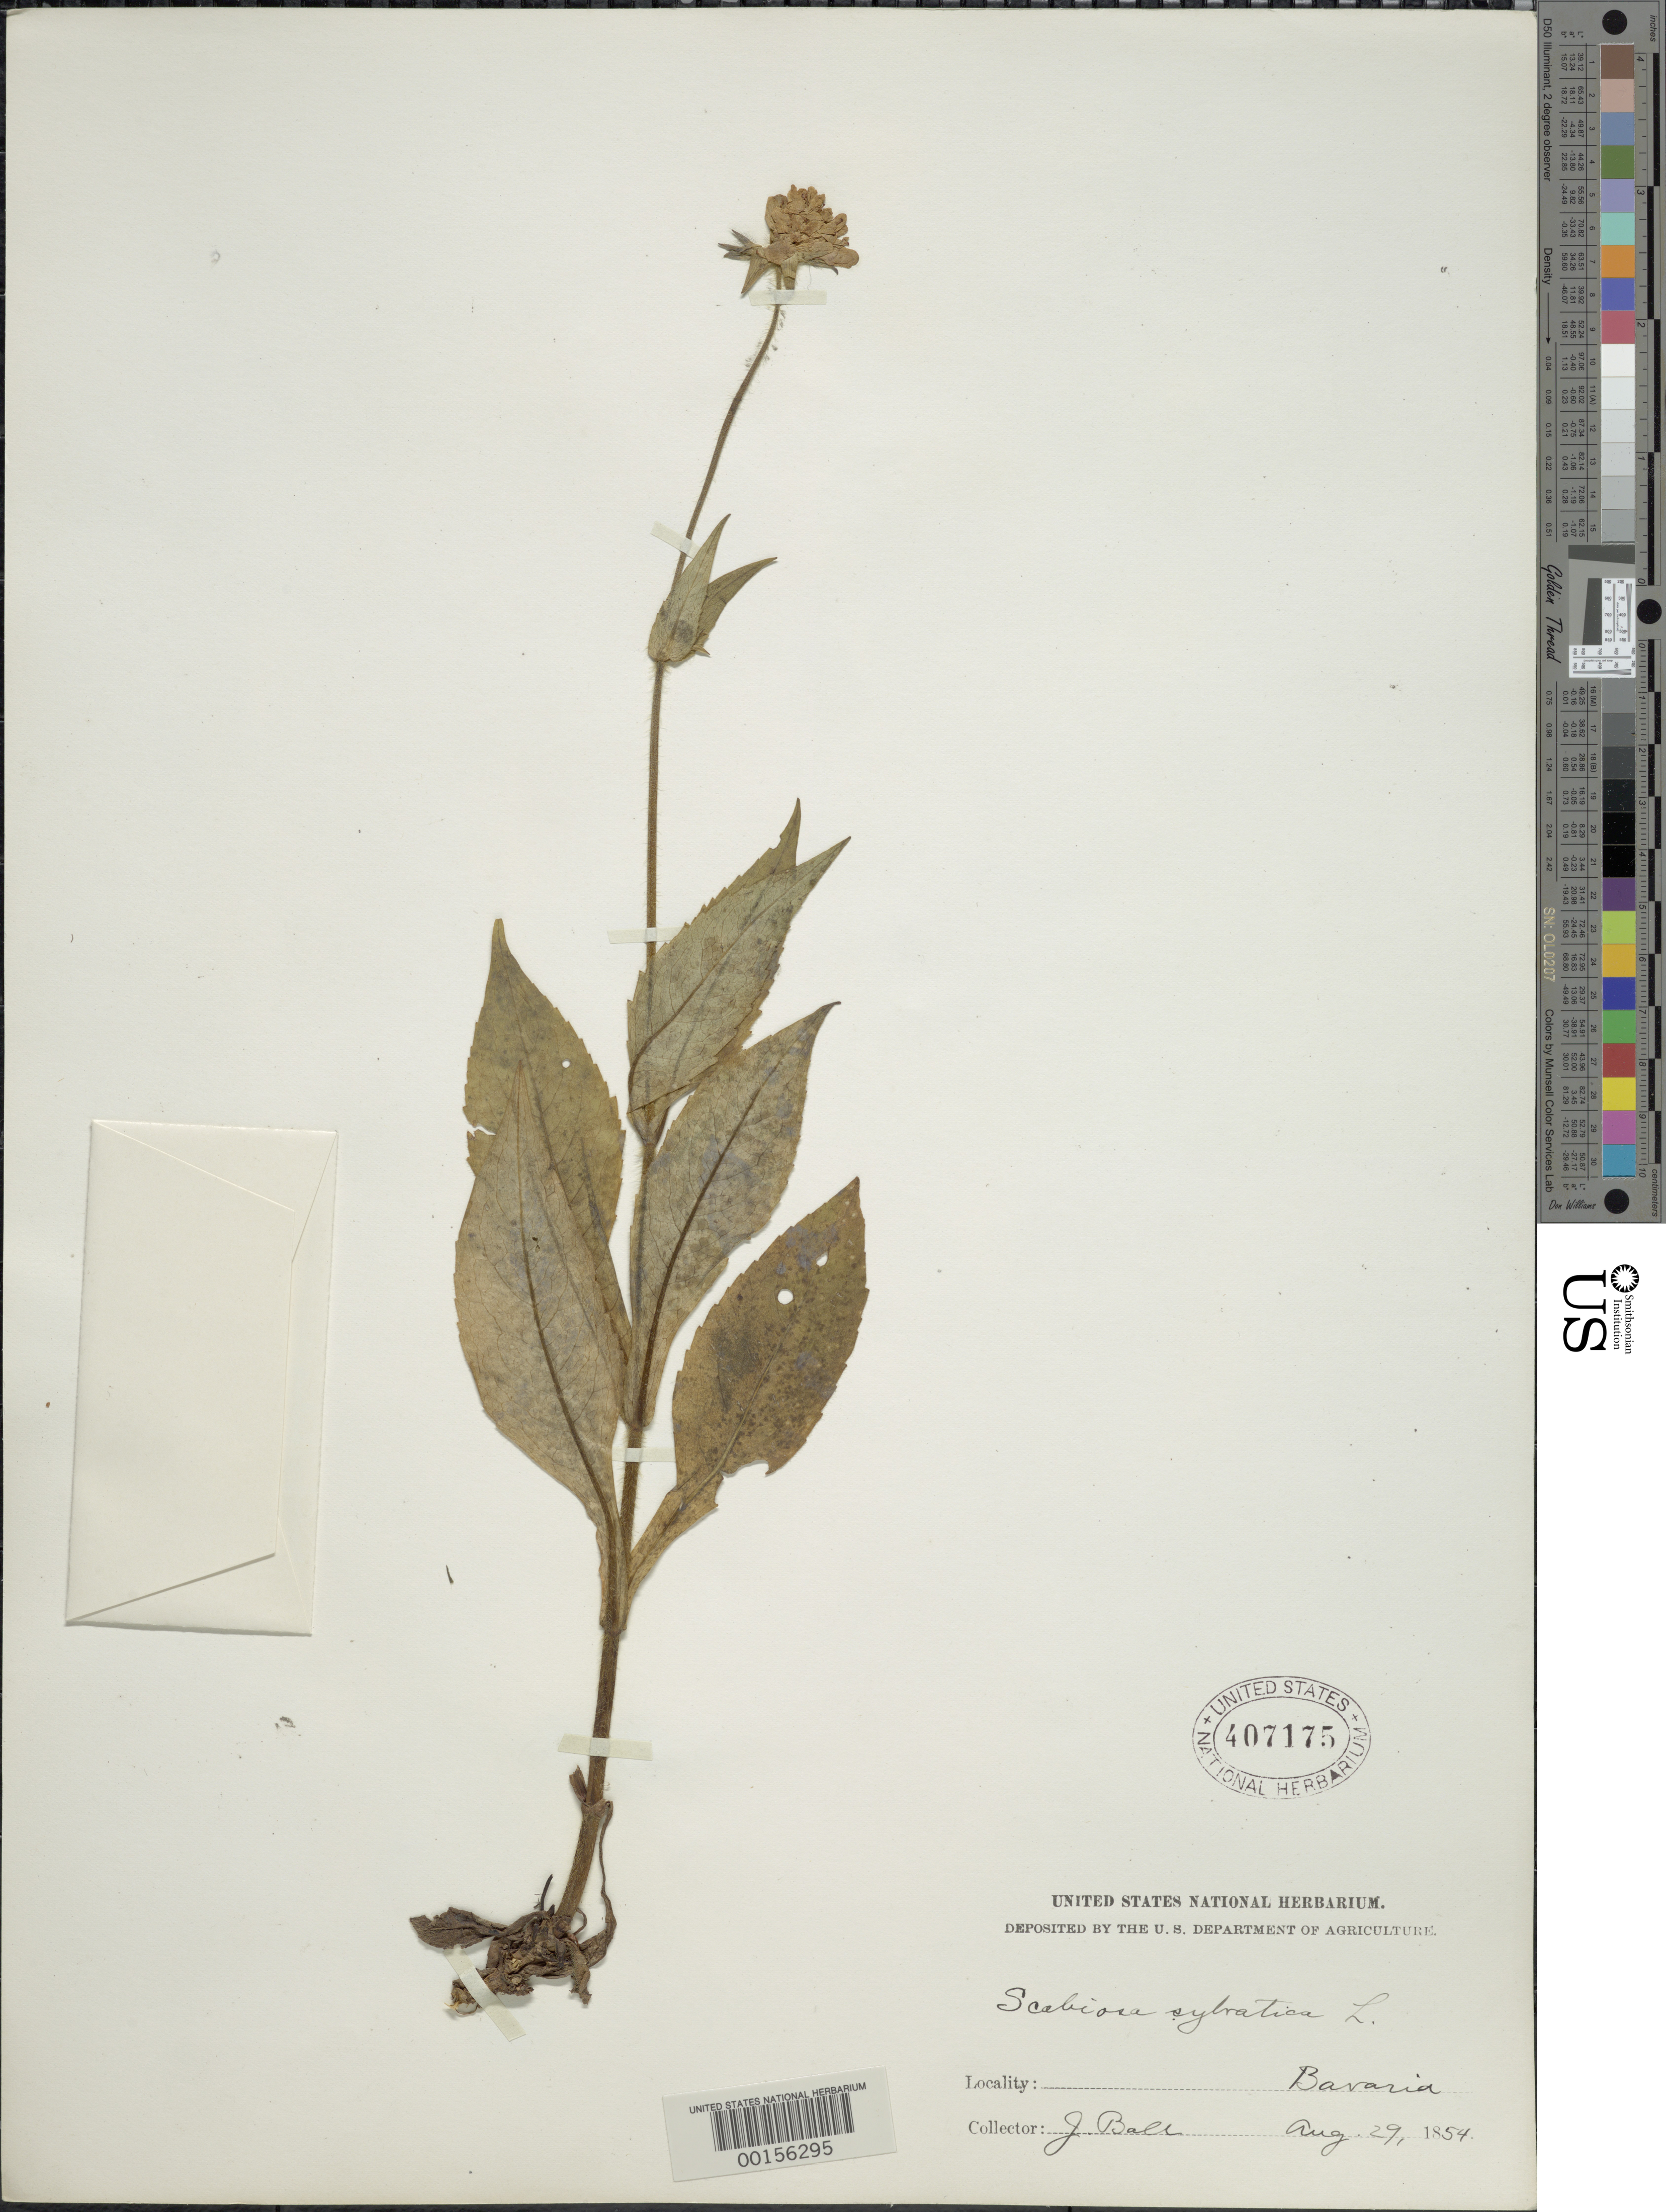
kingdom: Plantae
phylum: Tracheophyta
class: Magnoliopsida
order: Dipsacales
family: Caprifoliaceae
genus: Knautia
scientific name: Knautia sylvatica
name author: Duby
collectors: J. Ball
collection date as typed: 29 Aug 1854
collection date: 1854-08-29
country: Germany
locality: Barvia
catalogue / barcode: US 407175